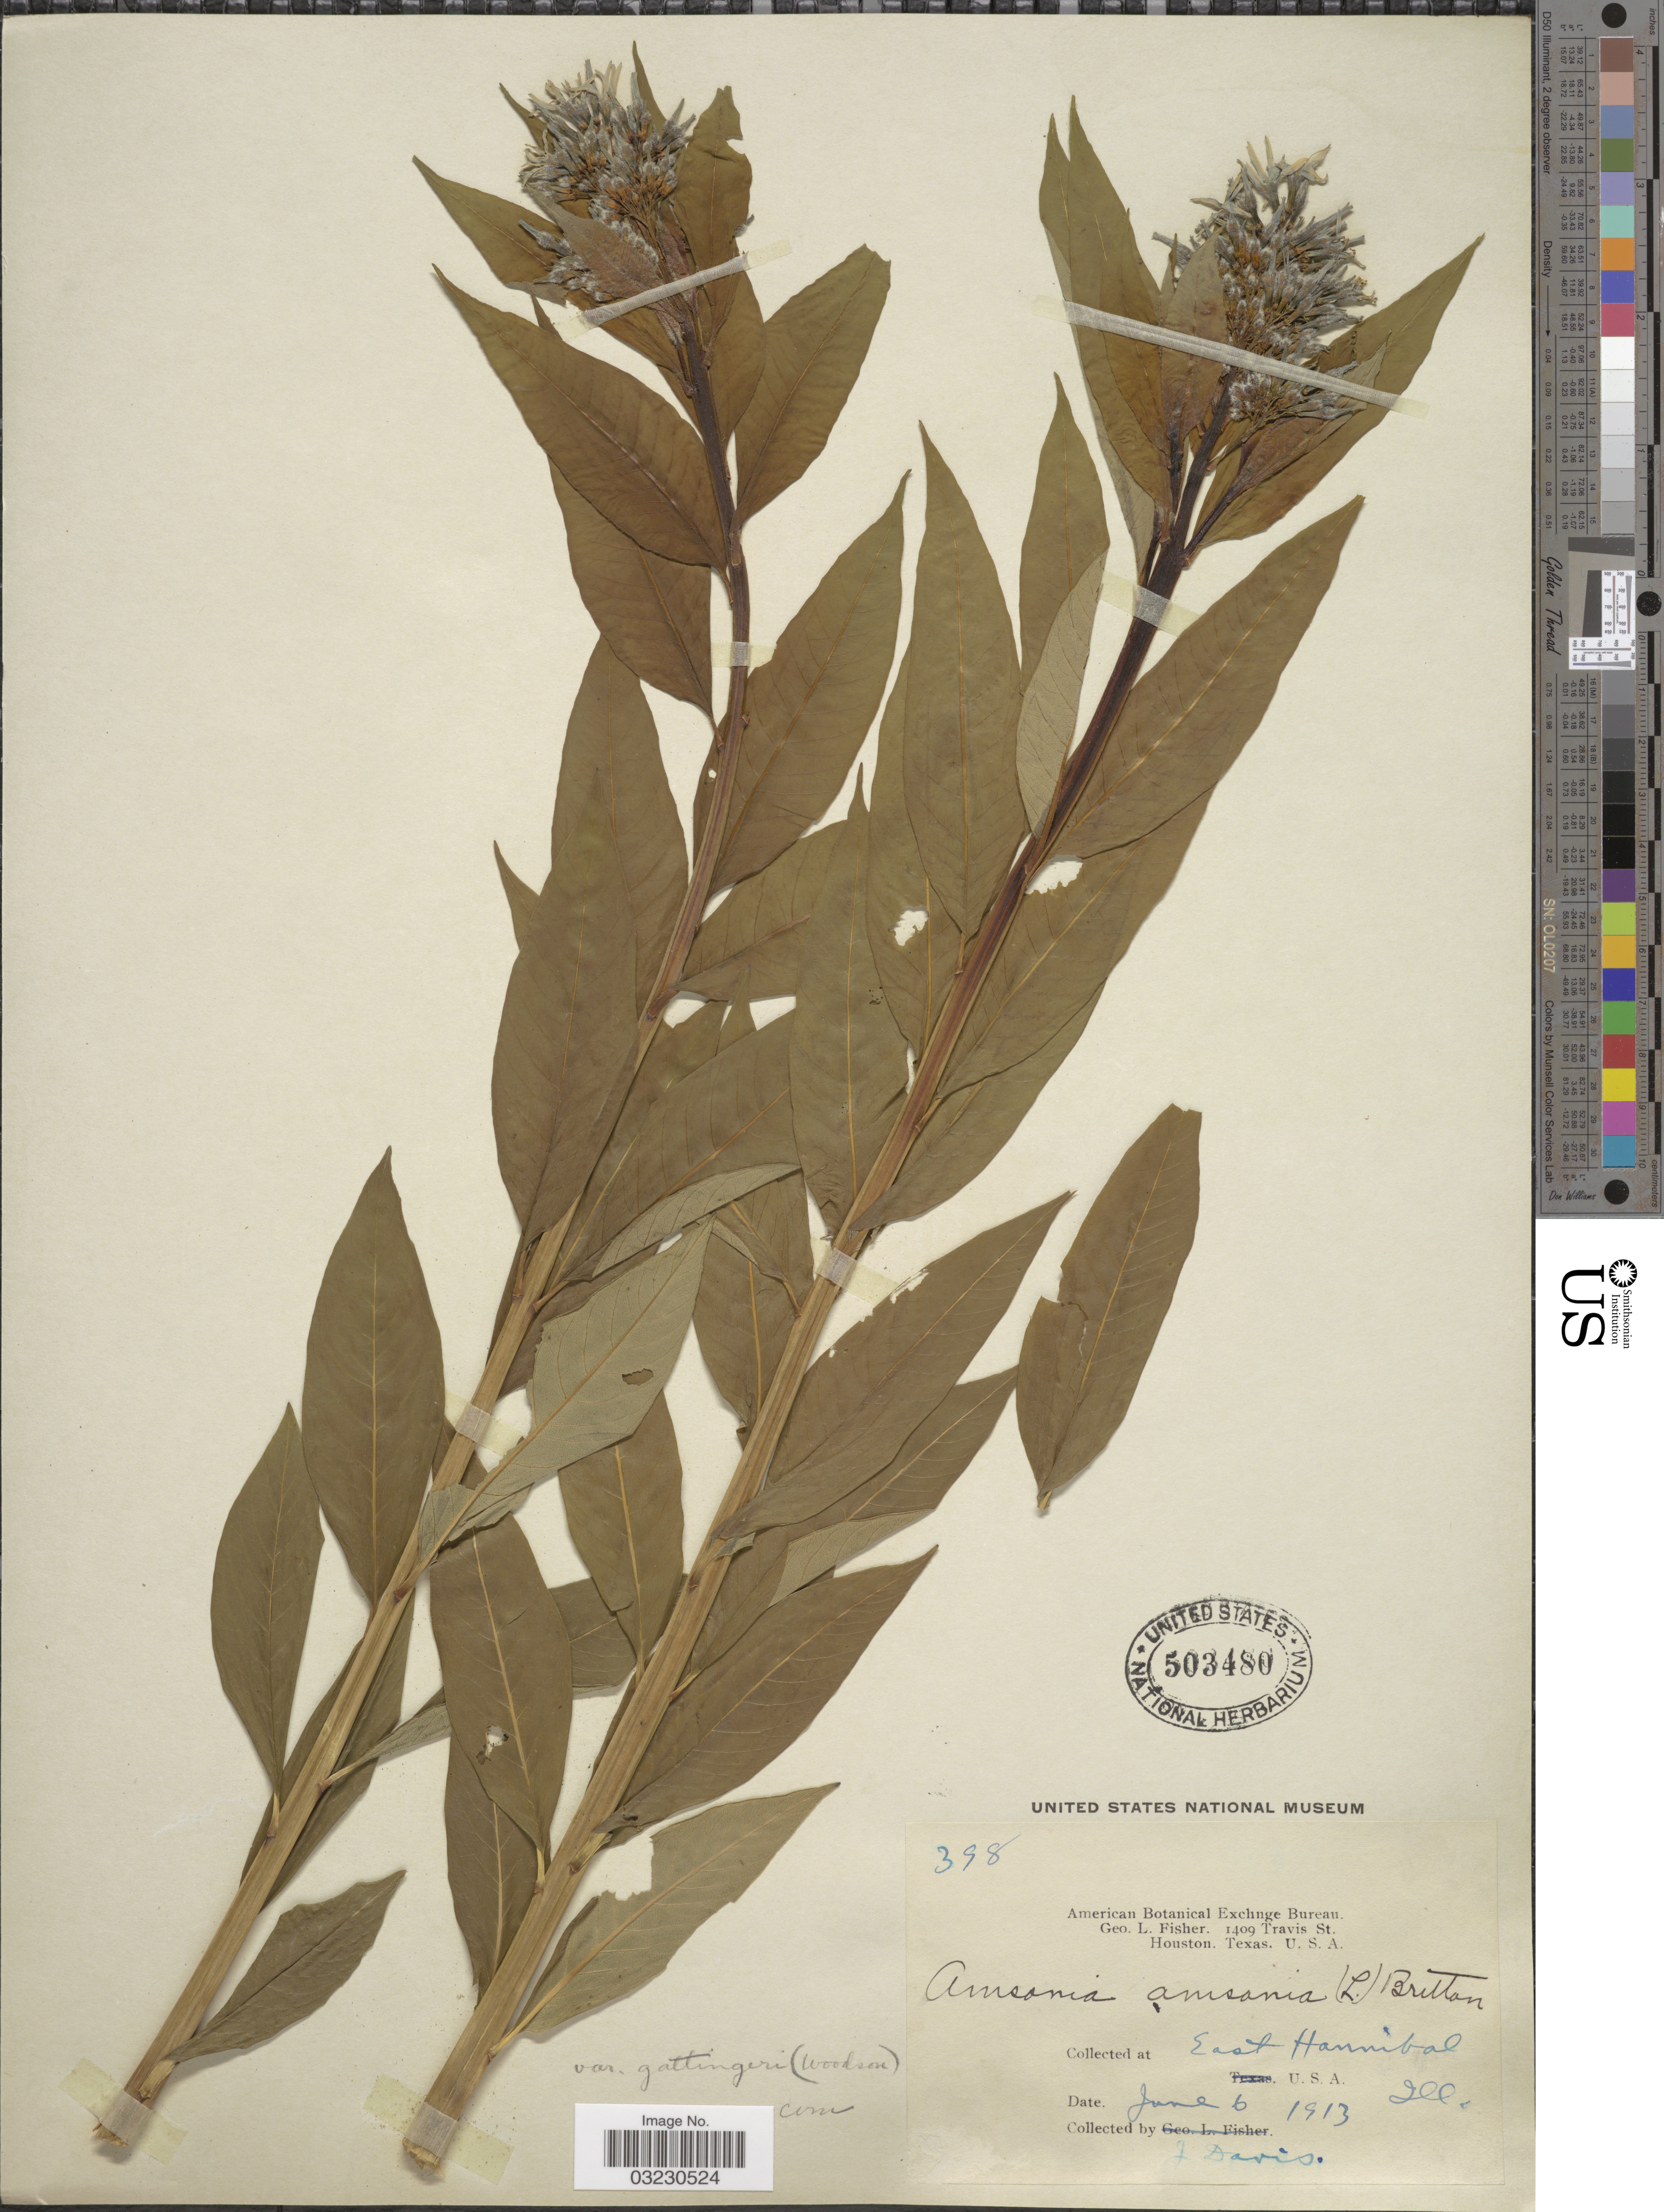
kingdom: Plantae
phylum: Tracheophyta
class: Magnoliopsida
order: Gentianales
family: Apocynaceae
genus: Amsonia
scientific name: Amsonia tabernaemontana var. gattingeri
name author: Woodson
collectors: F. Davis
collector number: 398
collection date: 1913-06-06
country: United States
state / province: Illinois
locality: East Hannibal.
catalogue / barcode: US 503480